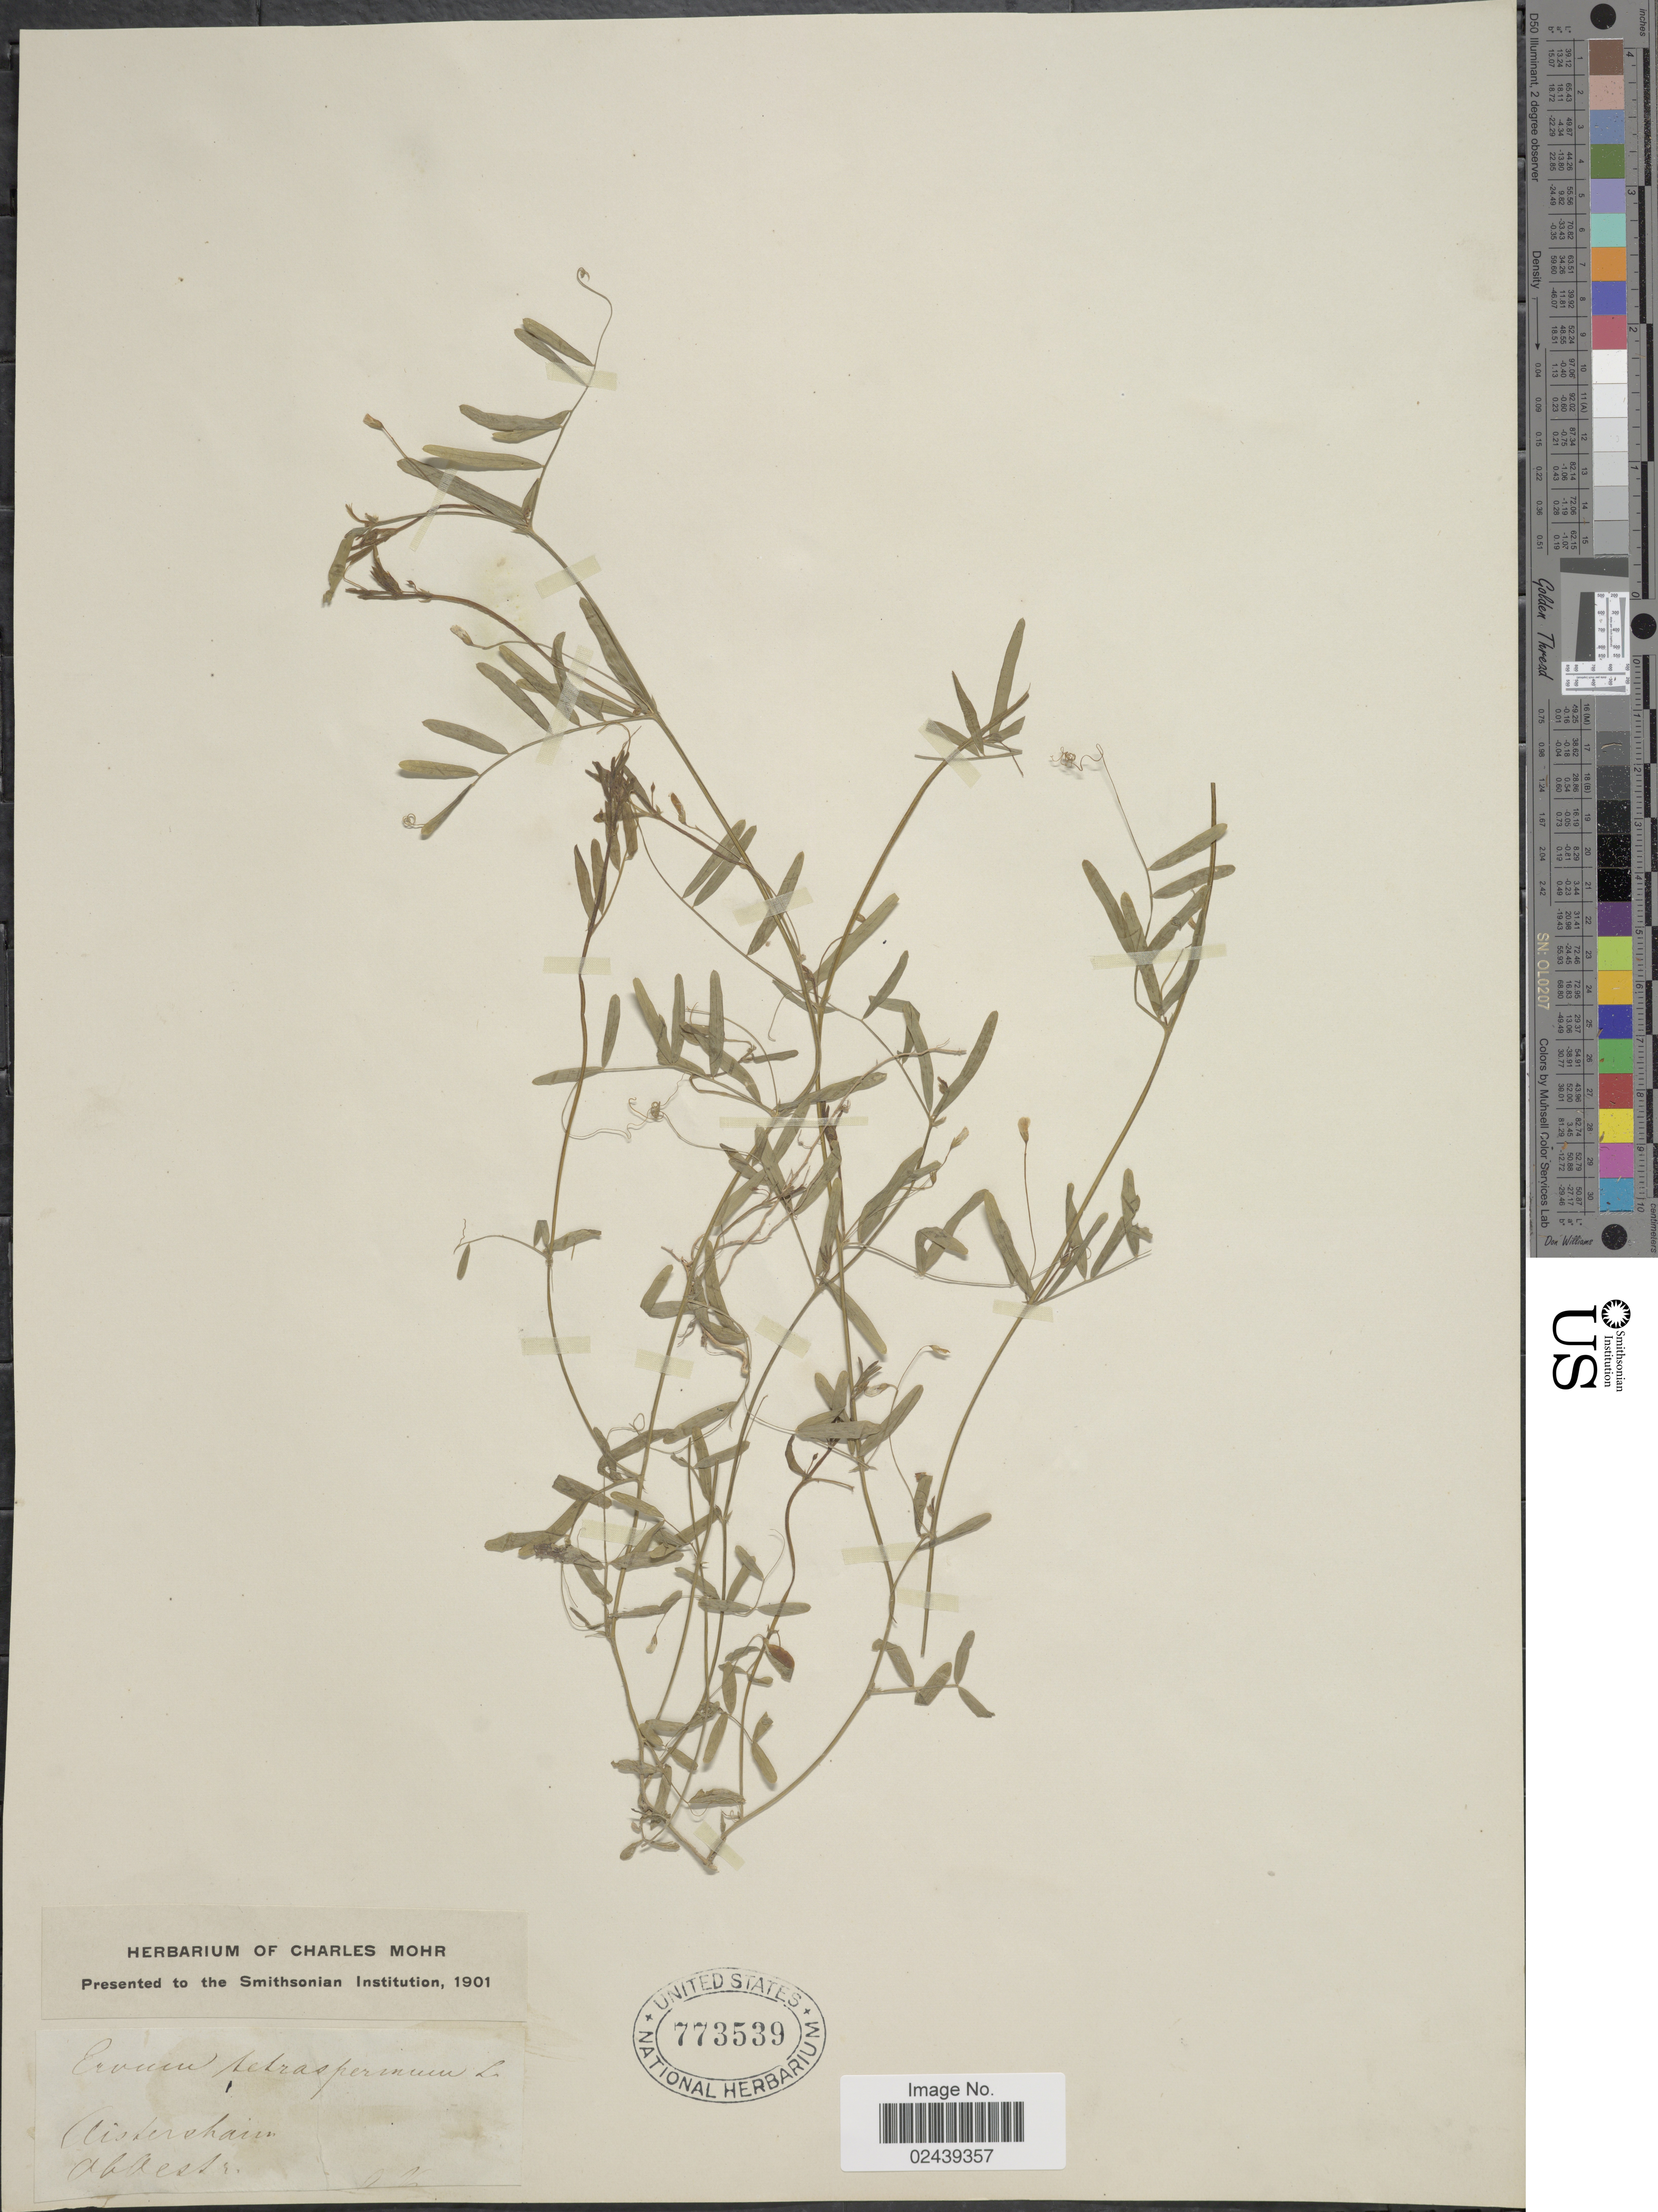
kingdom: Plantae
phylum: Tracheophyta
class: Magnoliopsida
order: Fabales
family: Fabaceae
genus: Vicia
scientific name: Vicia tetrasperma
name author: (L.) Schreb.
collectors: ex herb. Charles Mohr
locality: Clisterhain abbest [interpreted]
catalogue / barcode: US 773539